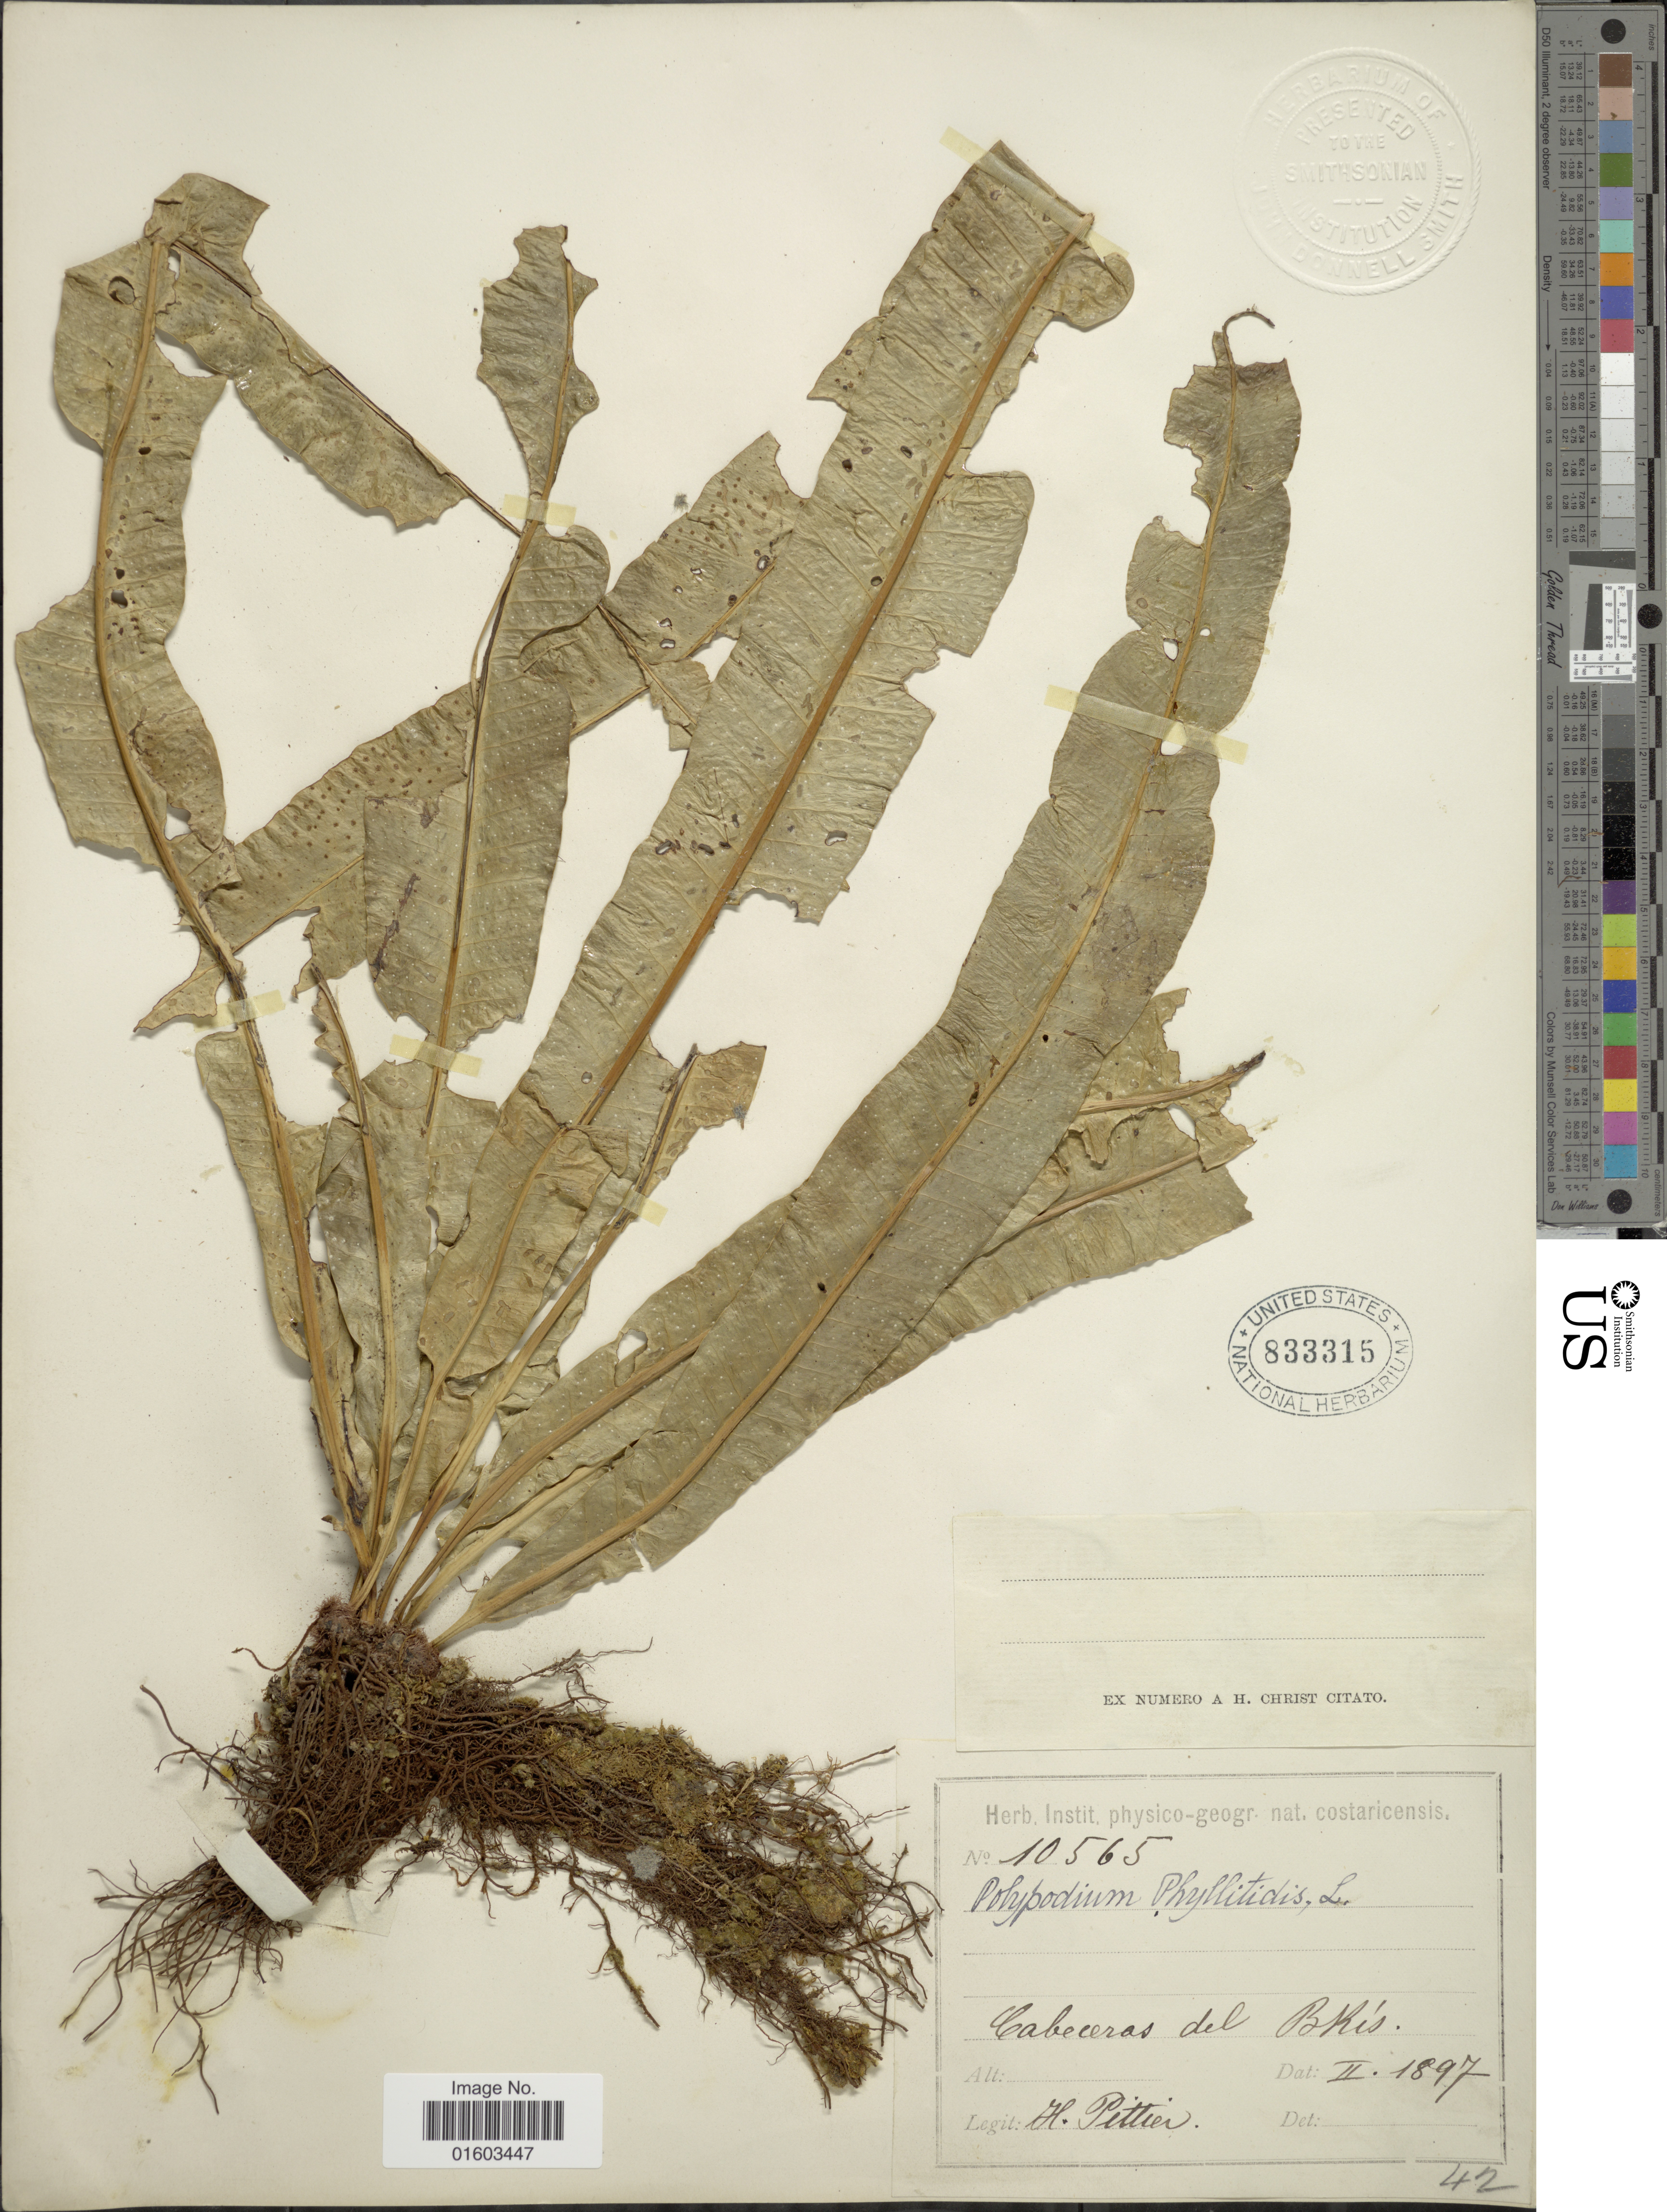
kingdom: Plantae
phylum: Tracheophyta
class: Polypodiopsida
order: Polypodiales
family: Polypodiaceae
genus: Campyloneurum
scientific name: Campyloneurum xalapense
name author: Fée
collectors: H. F. Pittier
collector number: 10565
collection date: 1897-02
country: Costa Rica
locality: Cabeceras del Bris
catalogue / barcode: US 833315